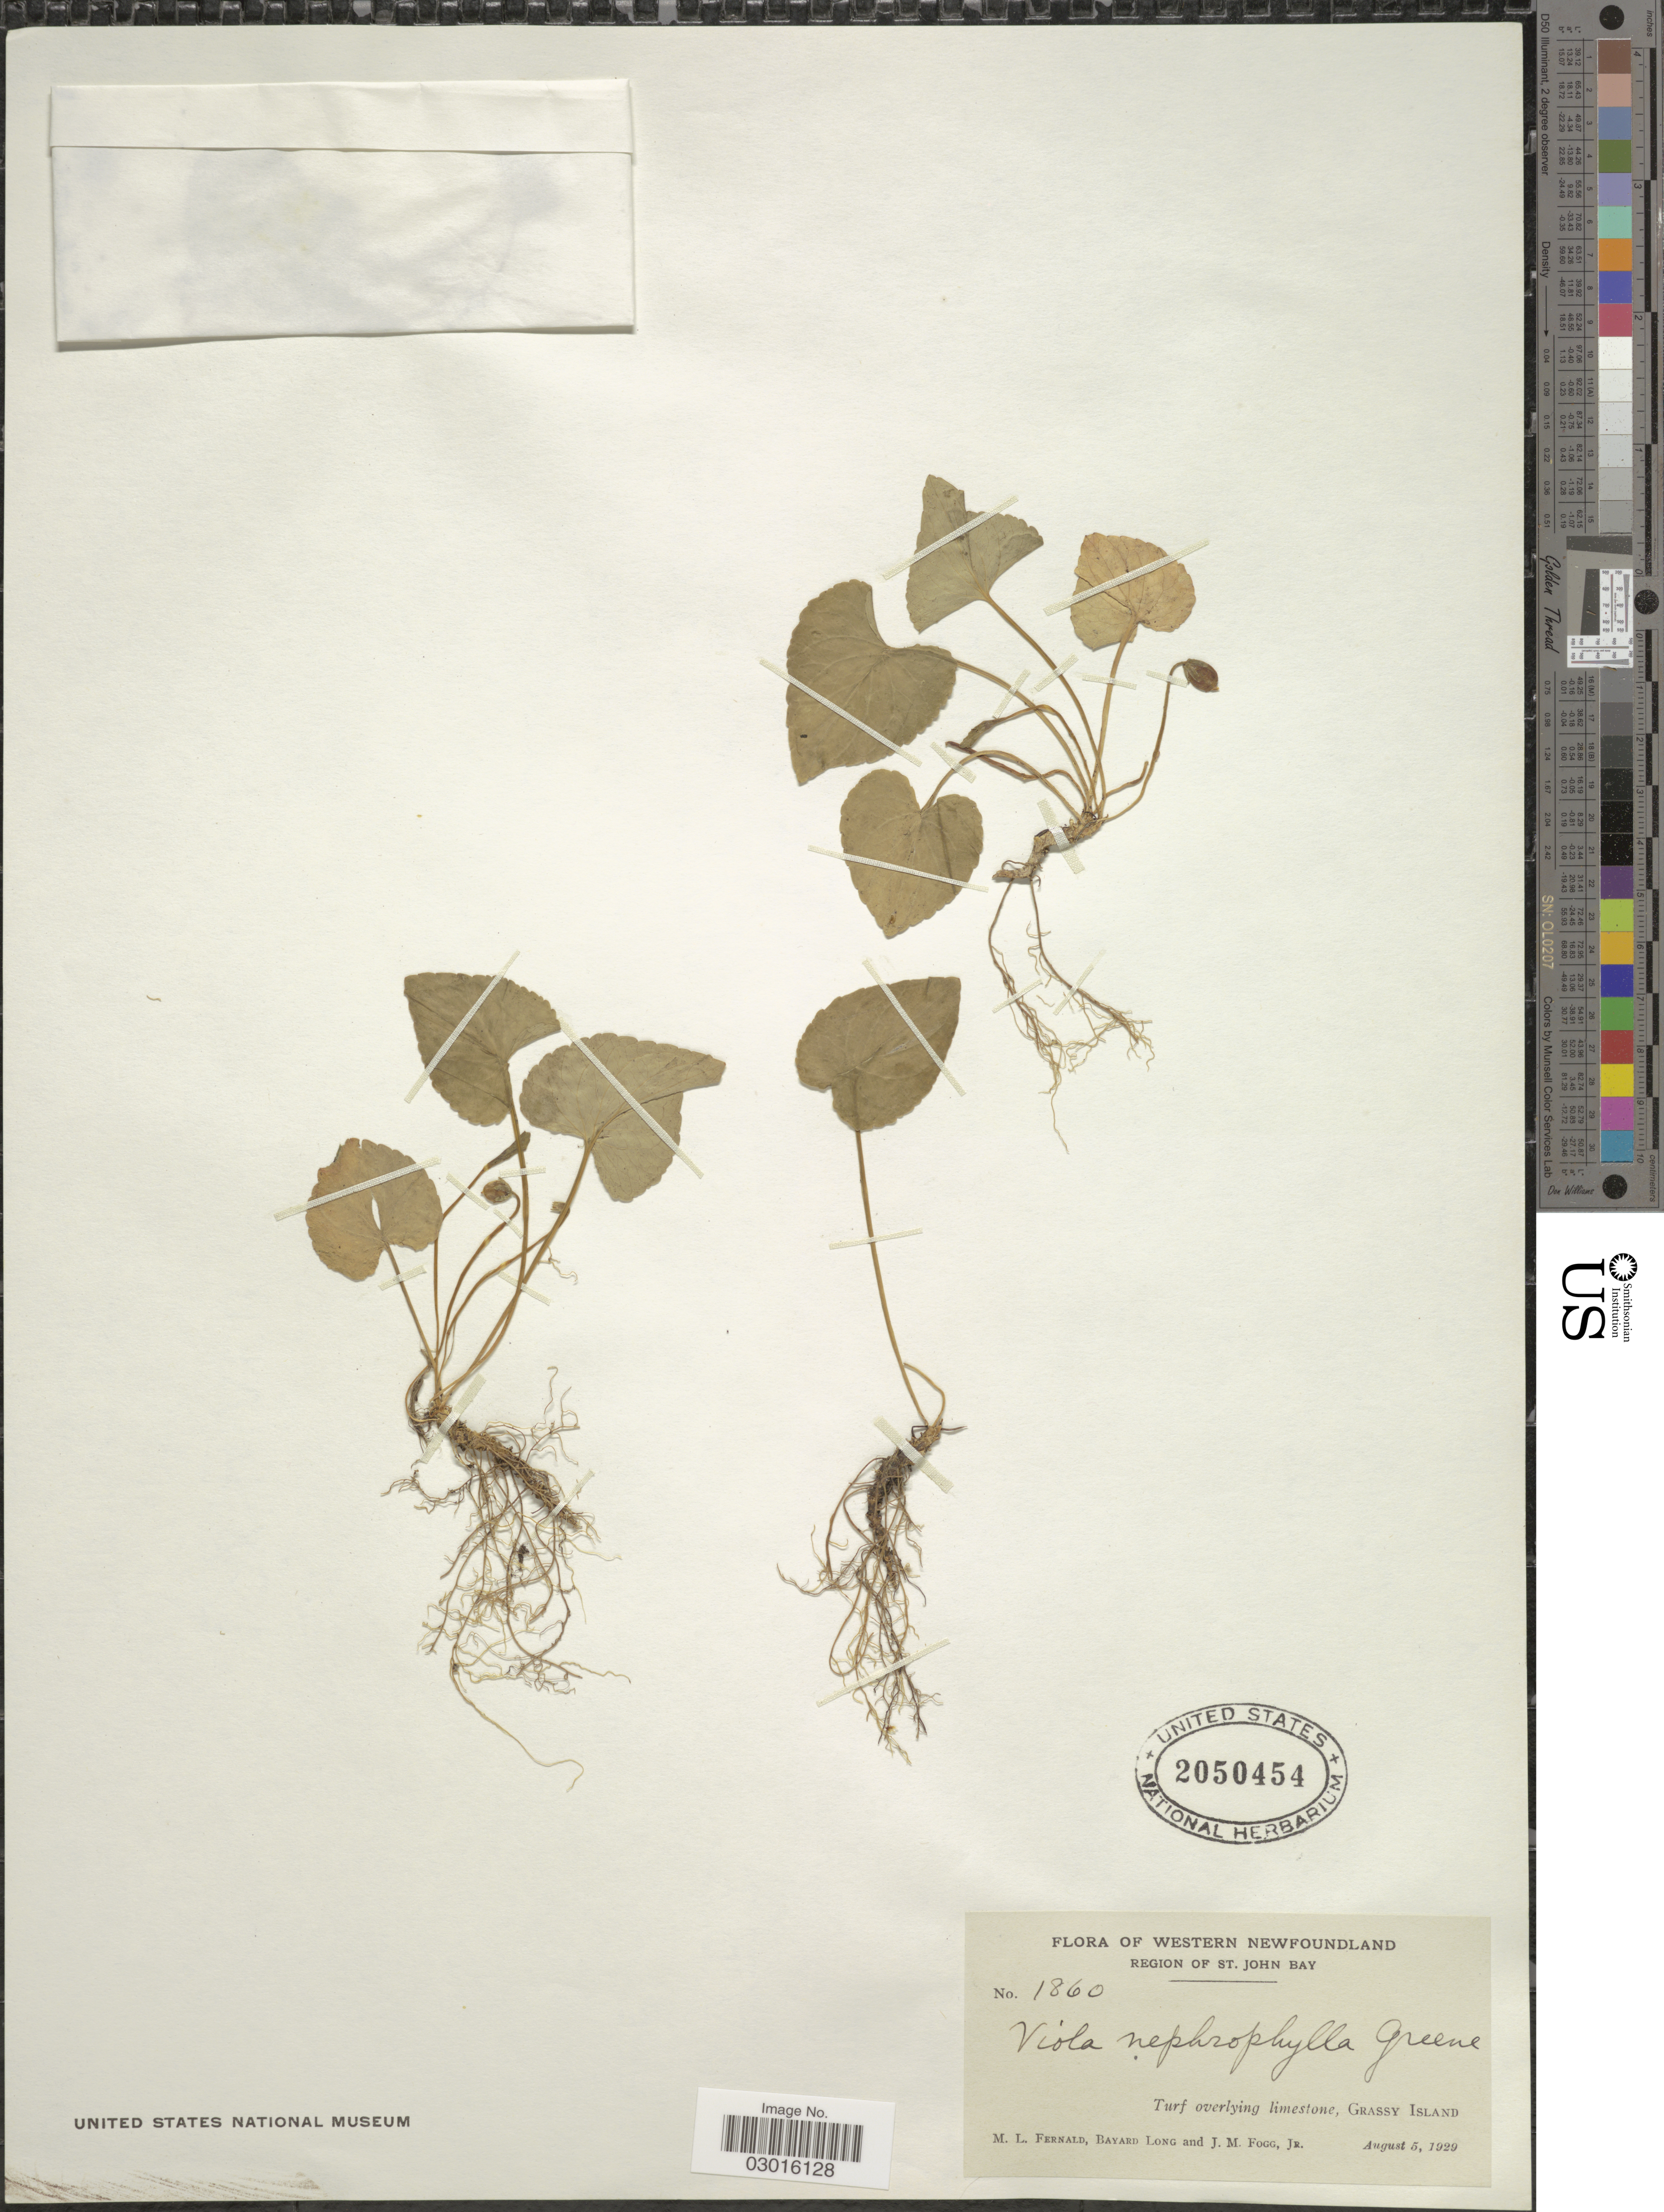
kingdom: Plantae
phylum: Tracheophyta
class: Magnoliopsida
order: Malpighiales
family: Violaceae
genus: Viola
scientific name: Viola nephrophylla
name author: Greene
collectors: M. L. Fernald, B. Long & J. Fogg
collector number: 1860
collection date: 1929-08-05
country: Canada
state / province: Newfoundland and Labrador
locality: Western Newfoundland, Region of St. John Bay, Turf overlying limestone, Grassy Island.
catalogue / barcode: US 2050454